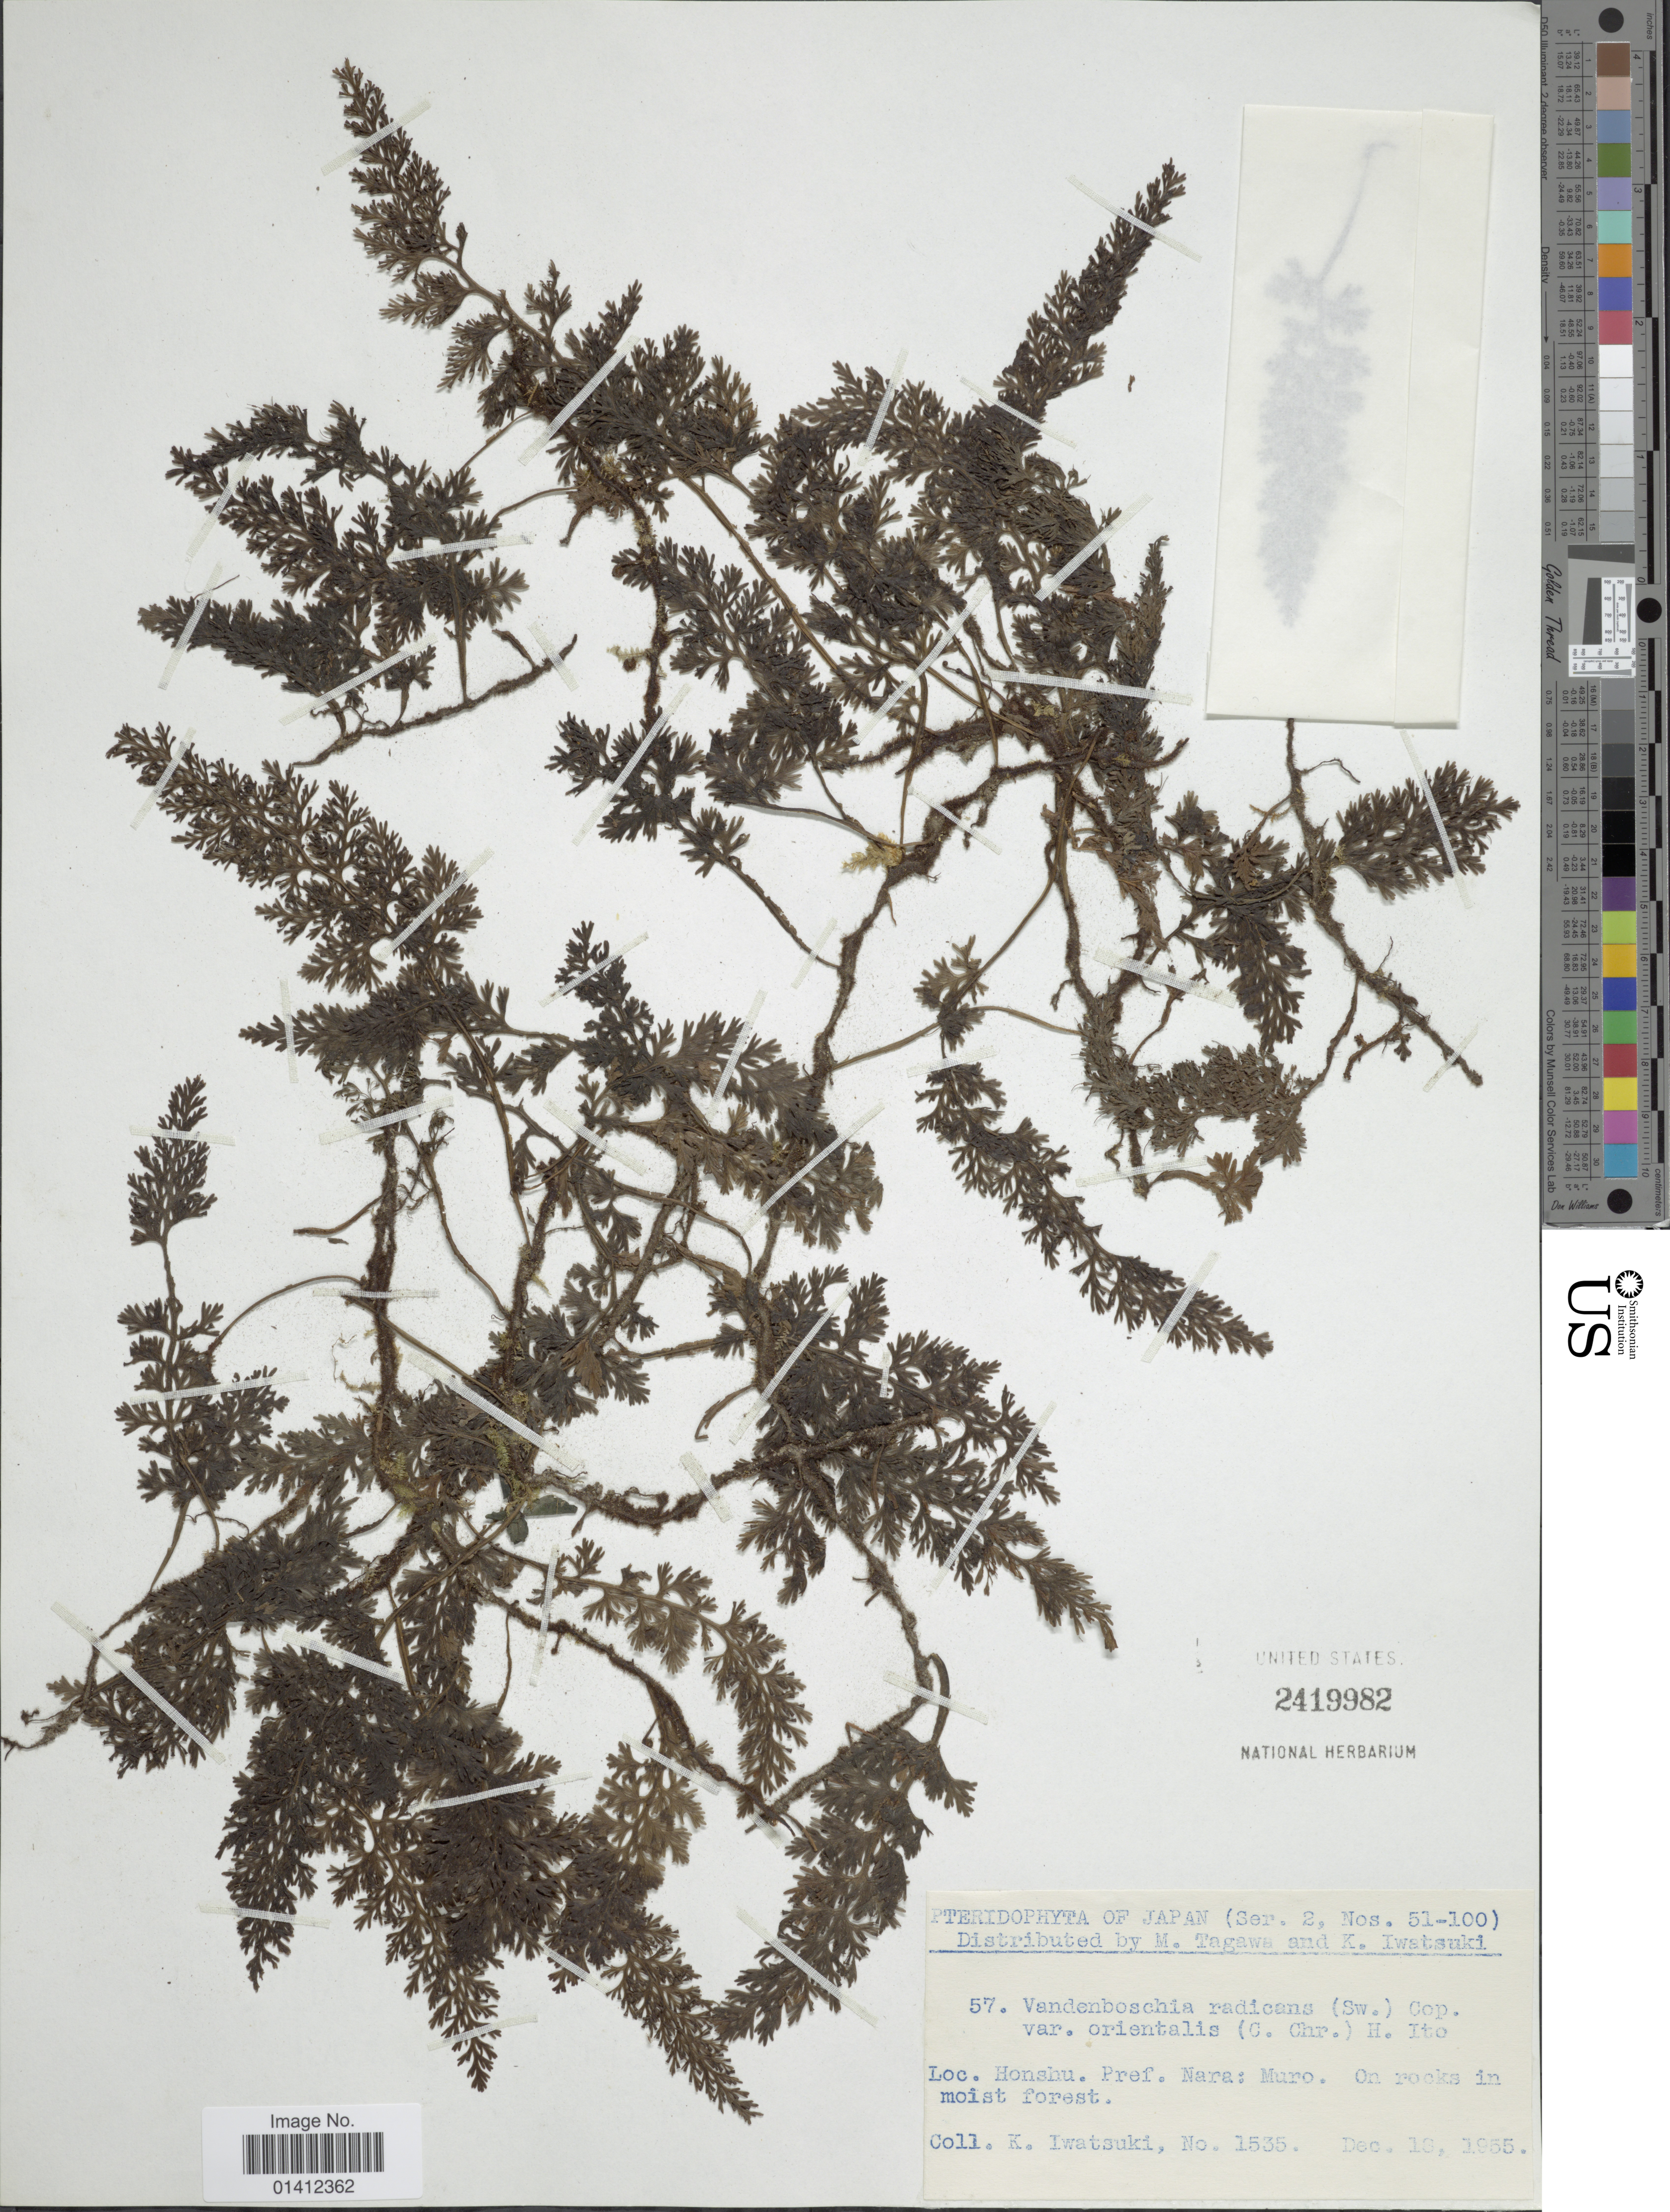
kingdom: Plantae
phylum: Tracheophyta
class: Polypodiopsida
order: Hymenophyllales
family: Hymenophyllaceae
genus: Vandenboschia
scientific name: Vandenboschia radicans var. orientalis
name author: (C. Chr.) H. Itô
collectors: K. Iwatsuki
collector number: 1535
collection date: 1955-12-18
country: Japan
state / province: Nara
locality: Honshu Pref Nara: Muro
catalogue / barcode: US 2419982